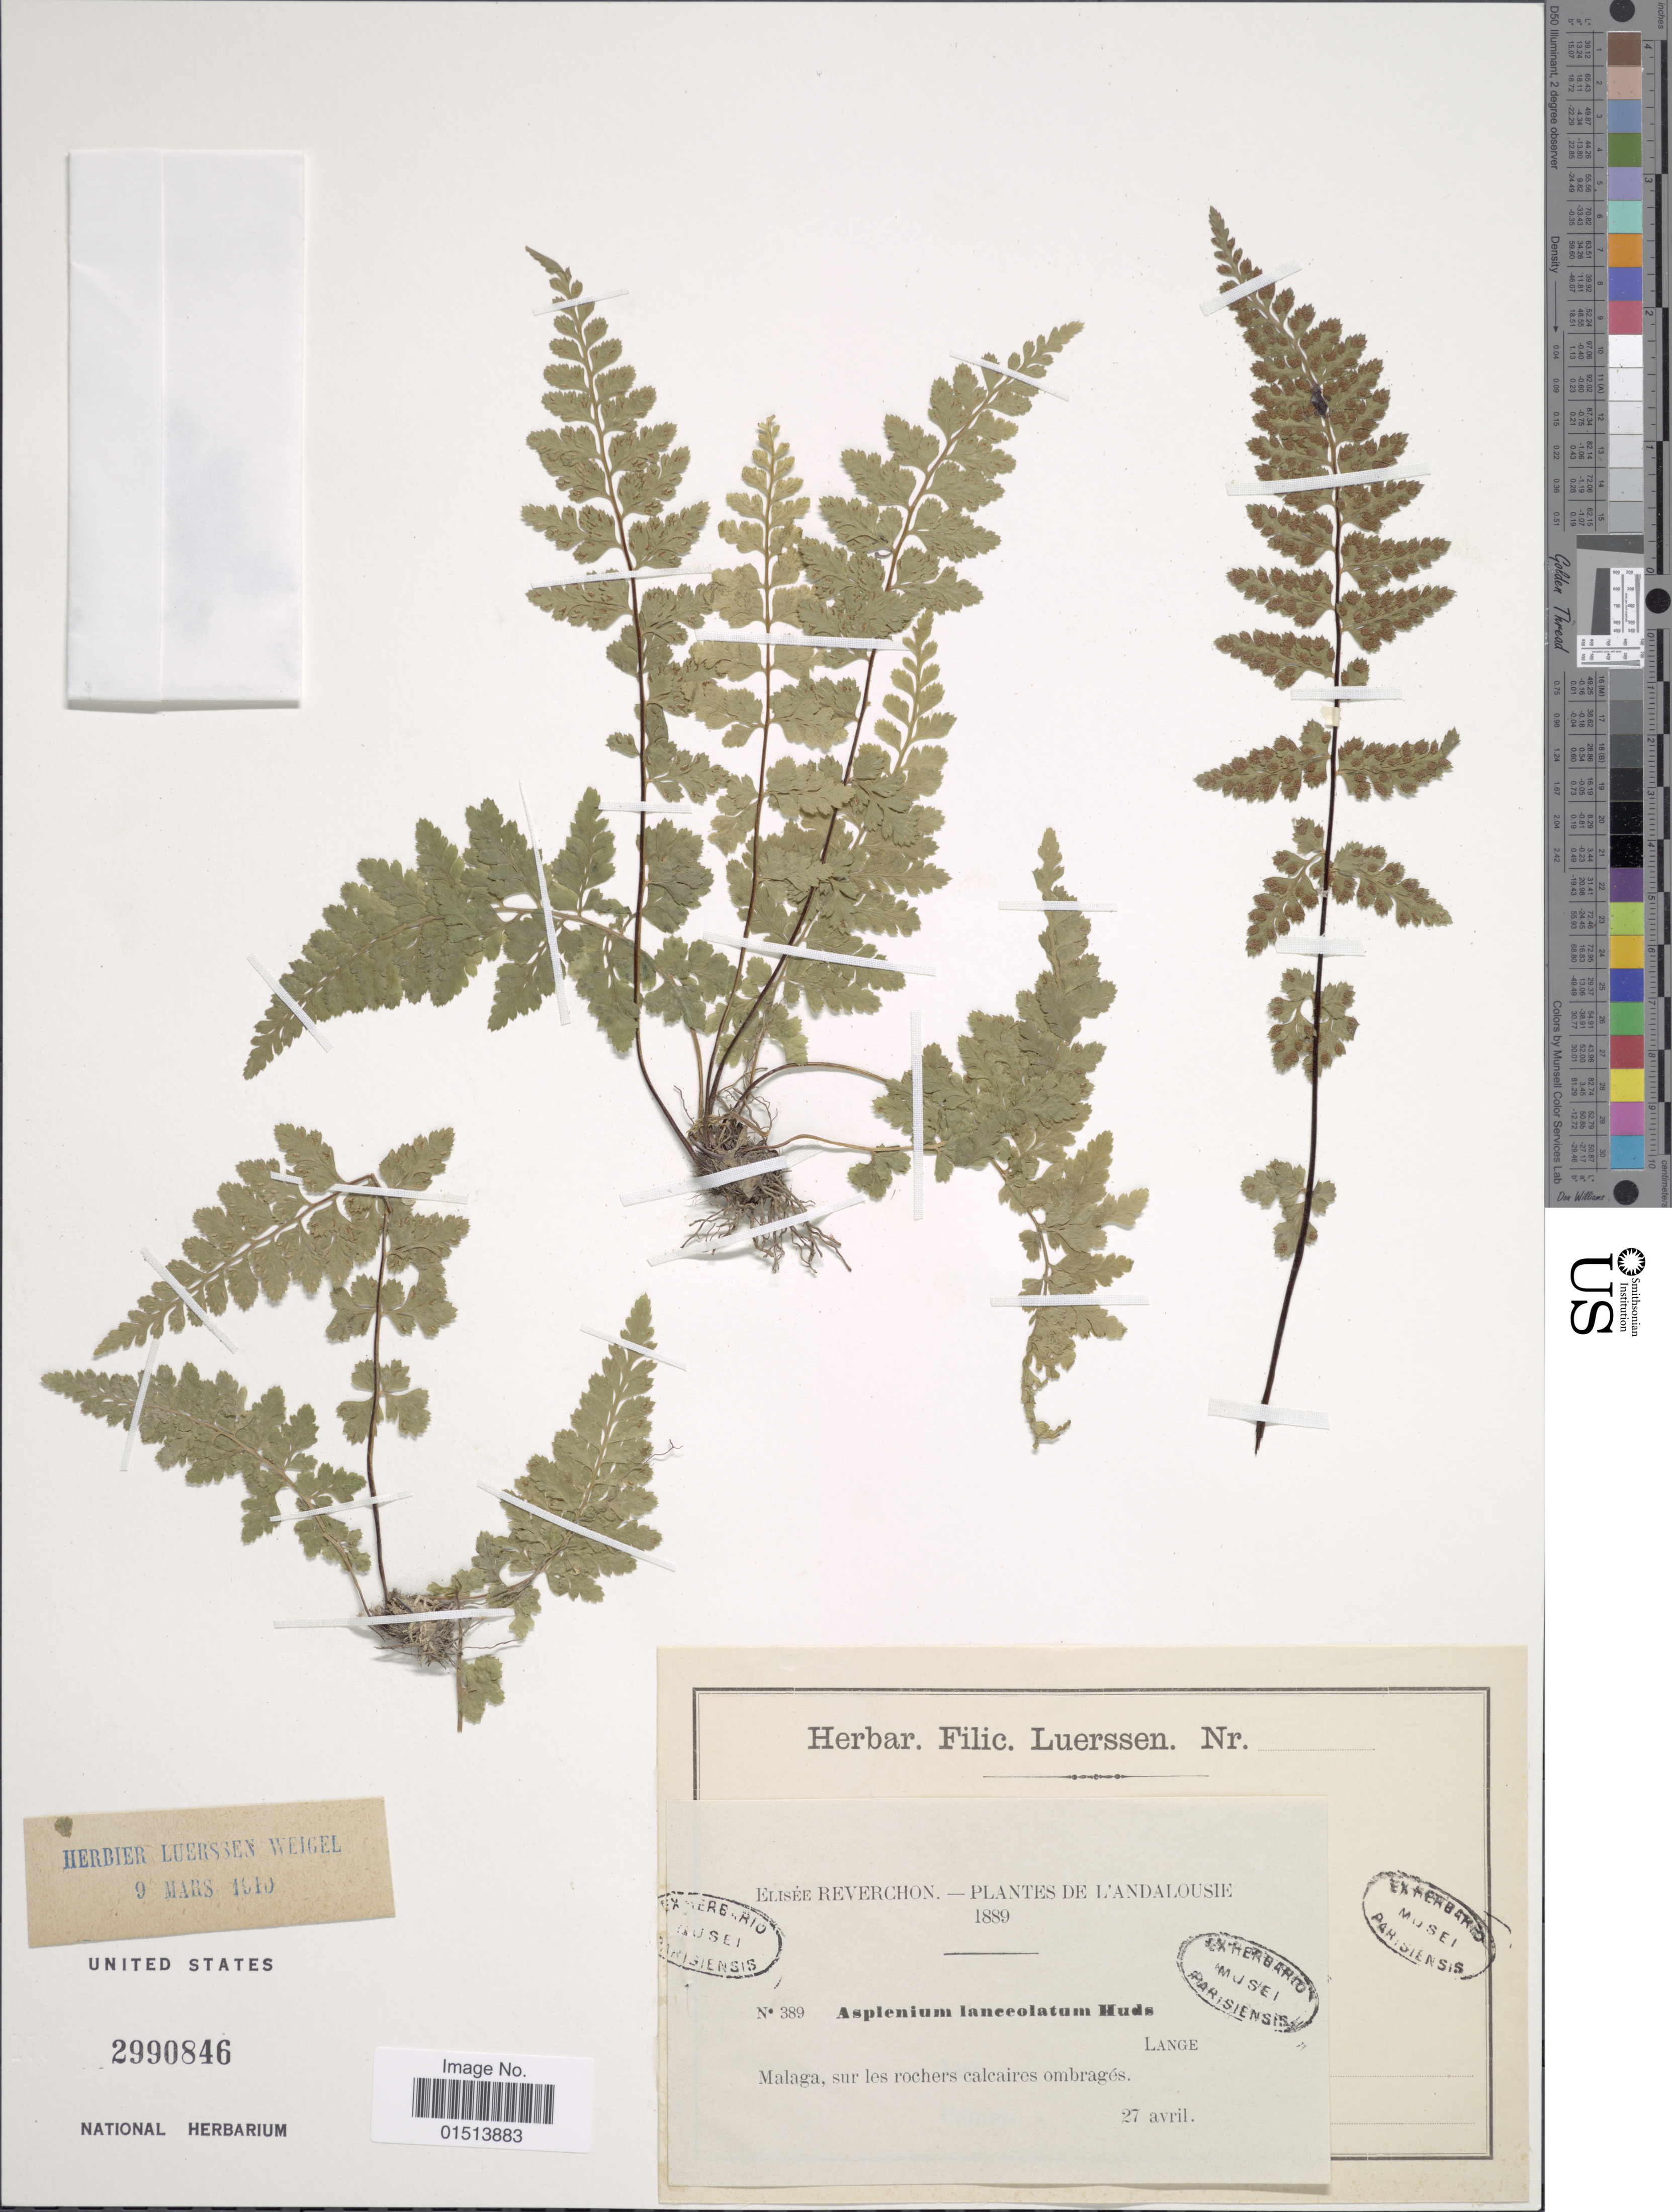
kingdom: Plantae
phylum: Tracheophyta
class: Polypodiopsida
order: Polypodiales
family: Aspleniaceae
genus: Asplenium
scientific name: Asplenium lanceolatum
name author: Huds.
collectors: E. Reverchon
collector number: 389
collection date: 1889-04-27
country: Spain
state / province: Andalucía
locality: Malaga, sur les rochers calcaires ombrages.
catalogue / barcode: US 2990846